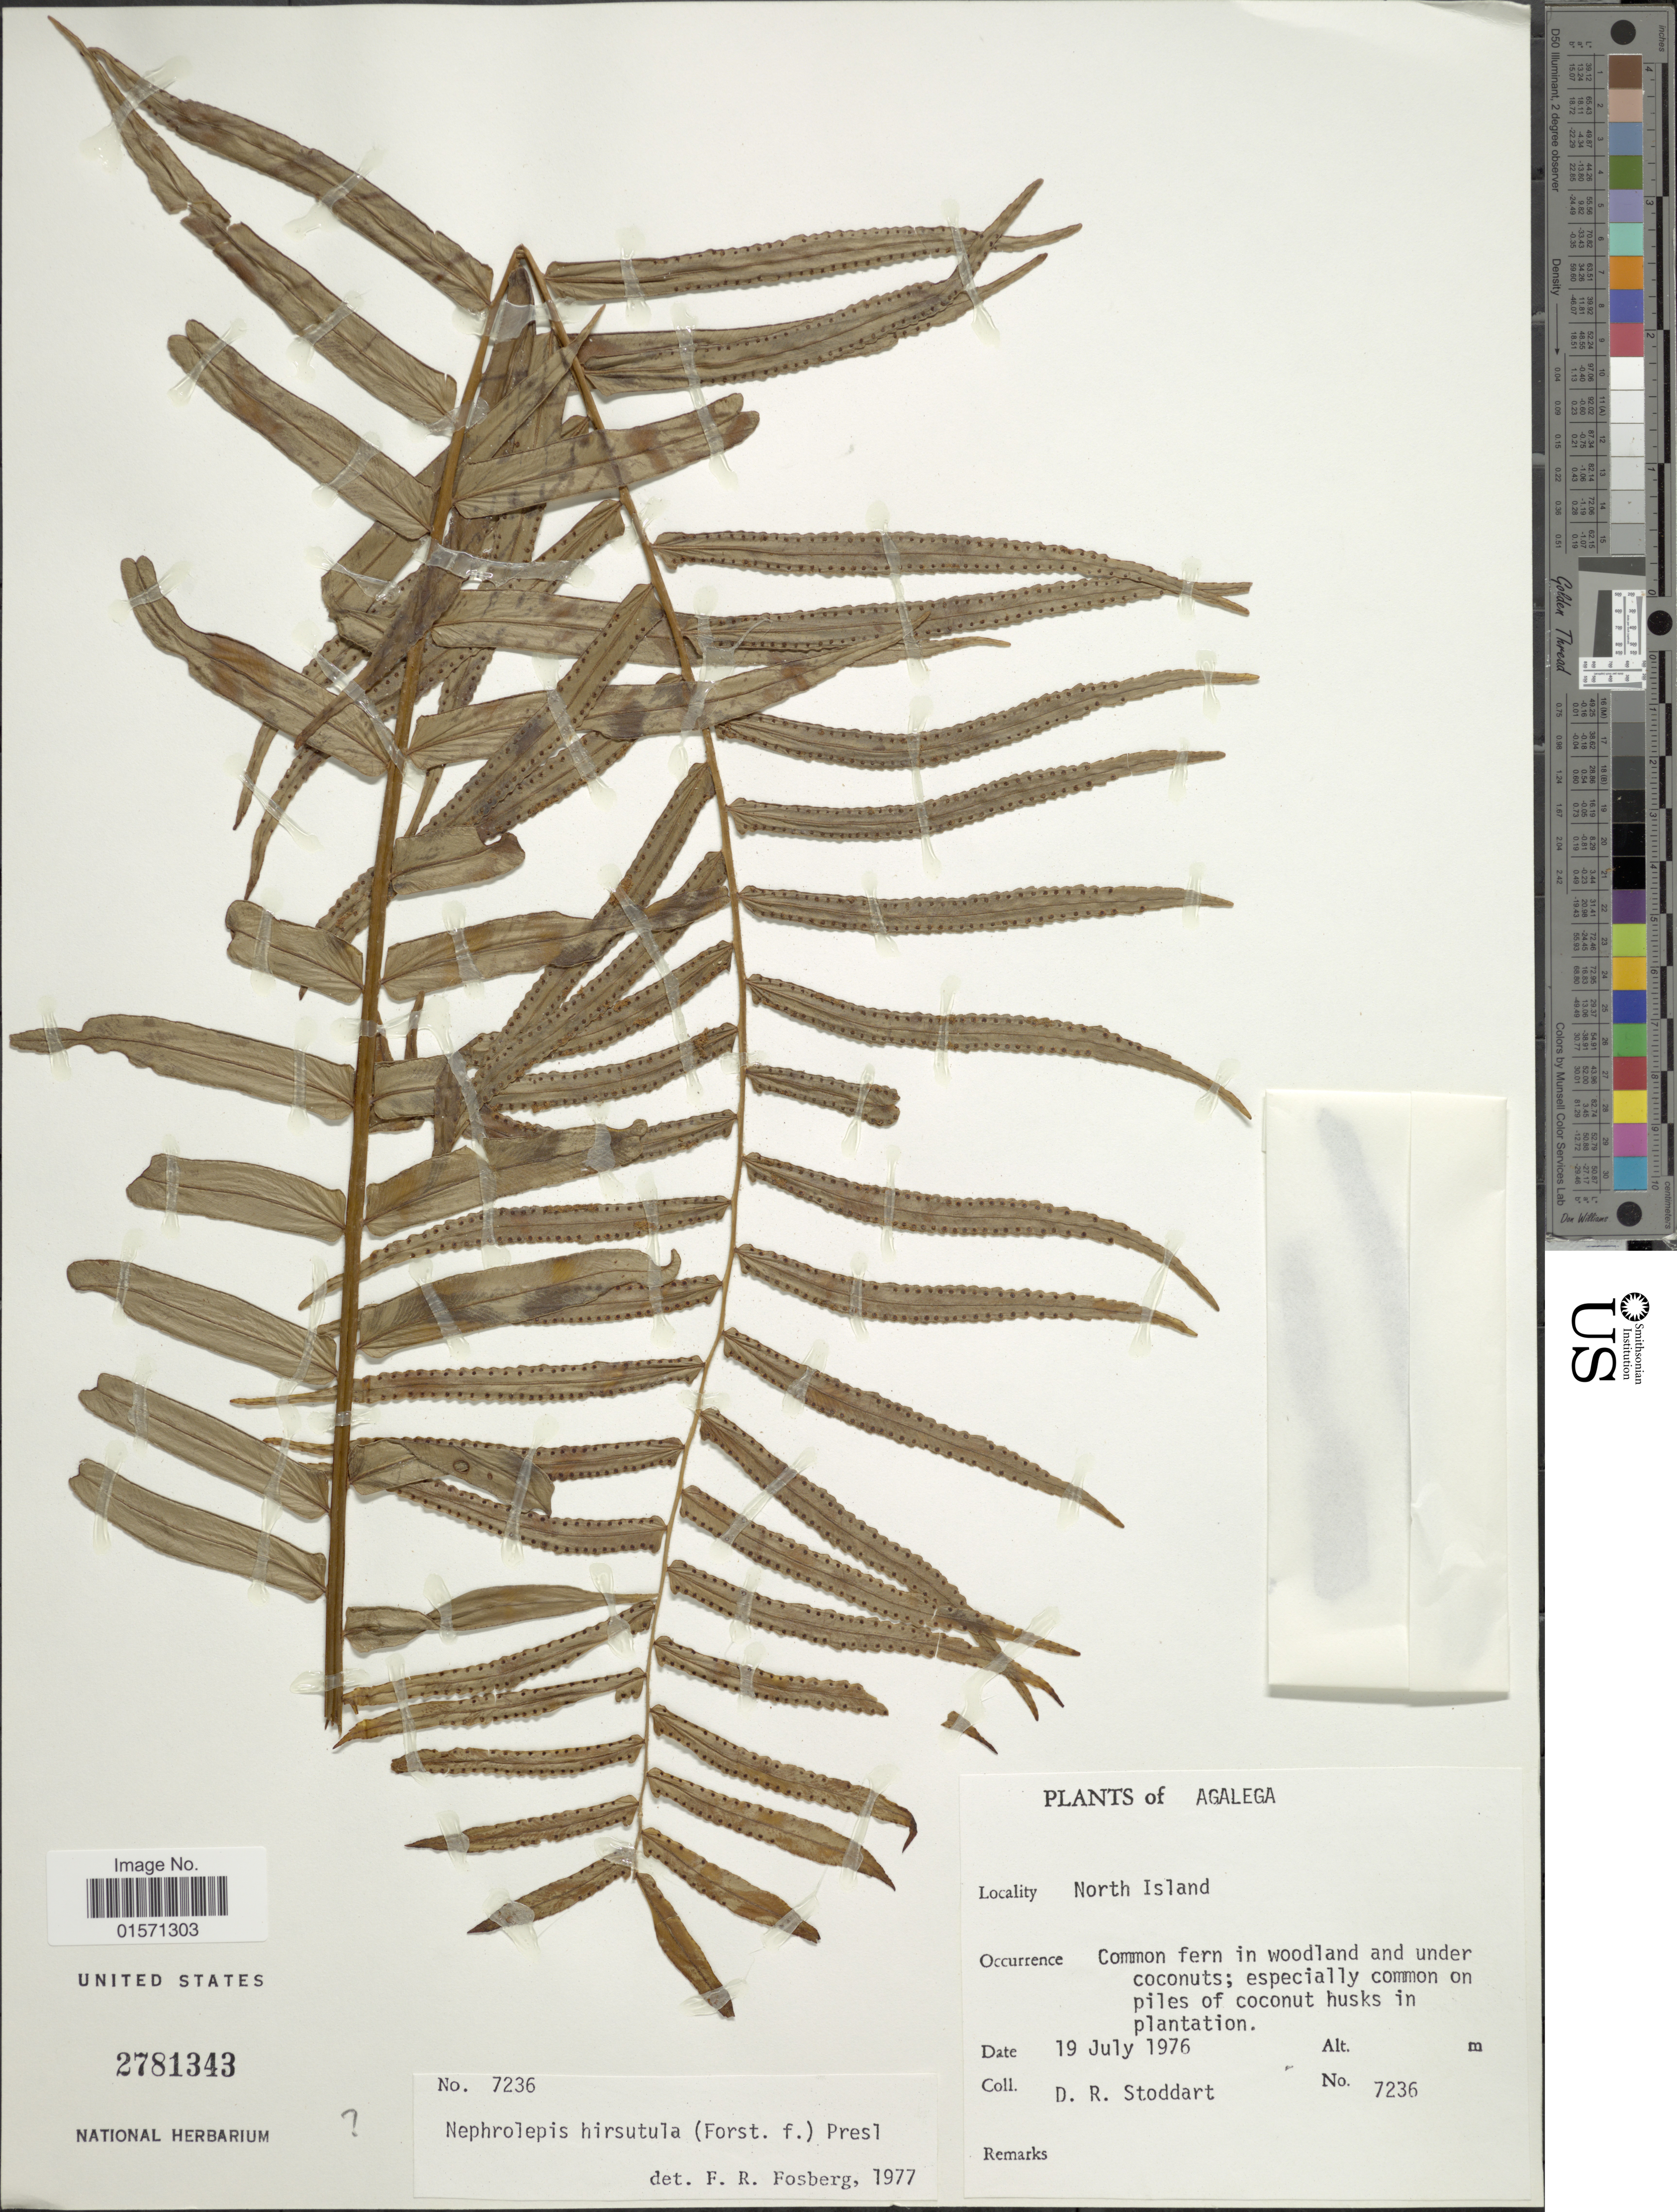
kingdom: Plantae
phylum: Tracheophyta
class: Polypodiopsida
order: Polypodiales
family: Nephrolepidaceae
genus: Nephrolepis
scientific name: Nephrolepis hirsutula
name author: (G. Forst.) C. Presl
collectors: D. R. Stoddart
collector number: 7236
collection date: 1976-07-19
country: Mauritius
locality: Agalega. North Island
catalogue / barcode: US 2781343